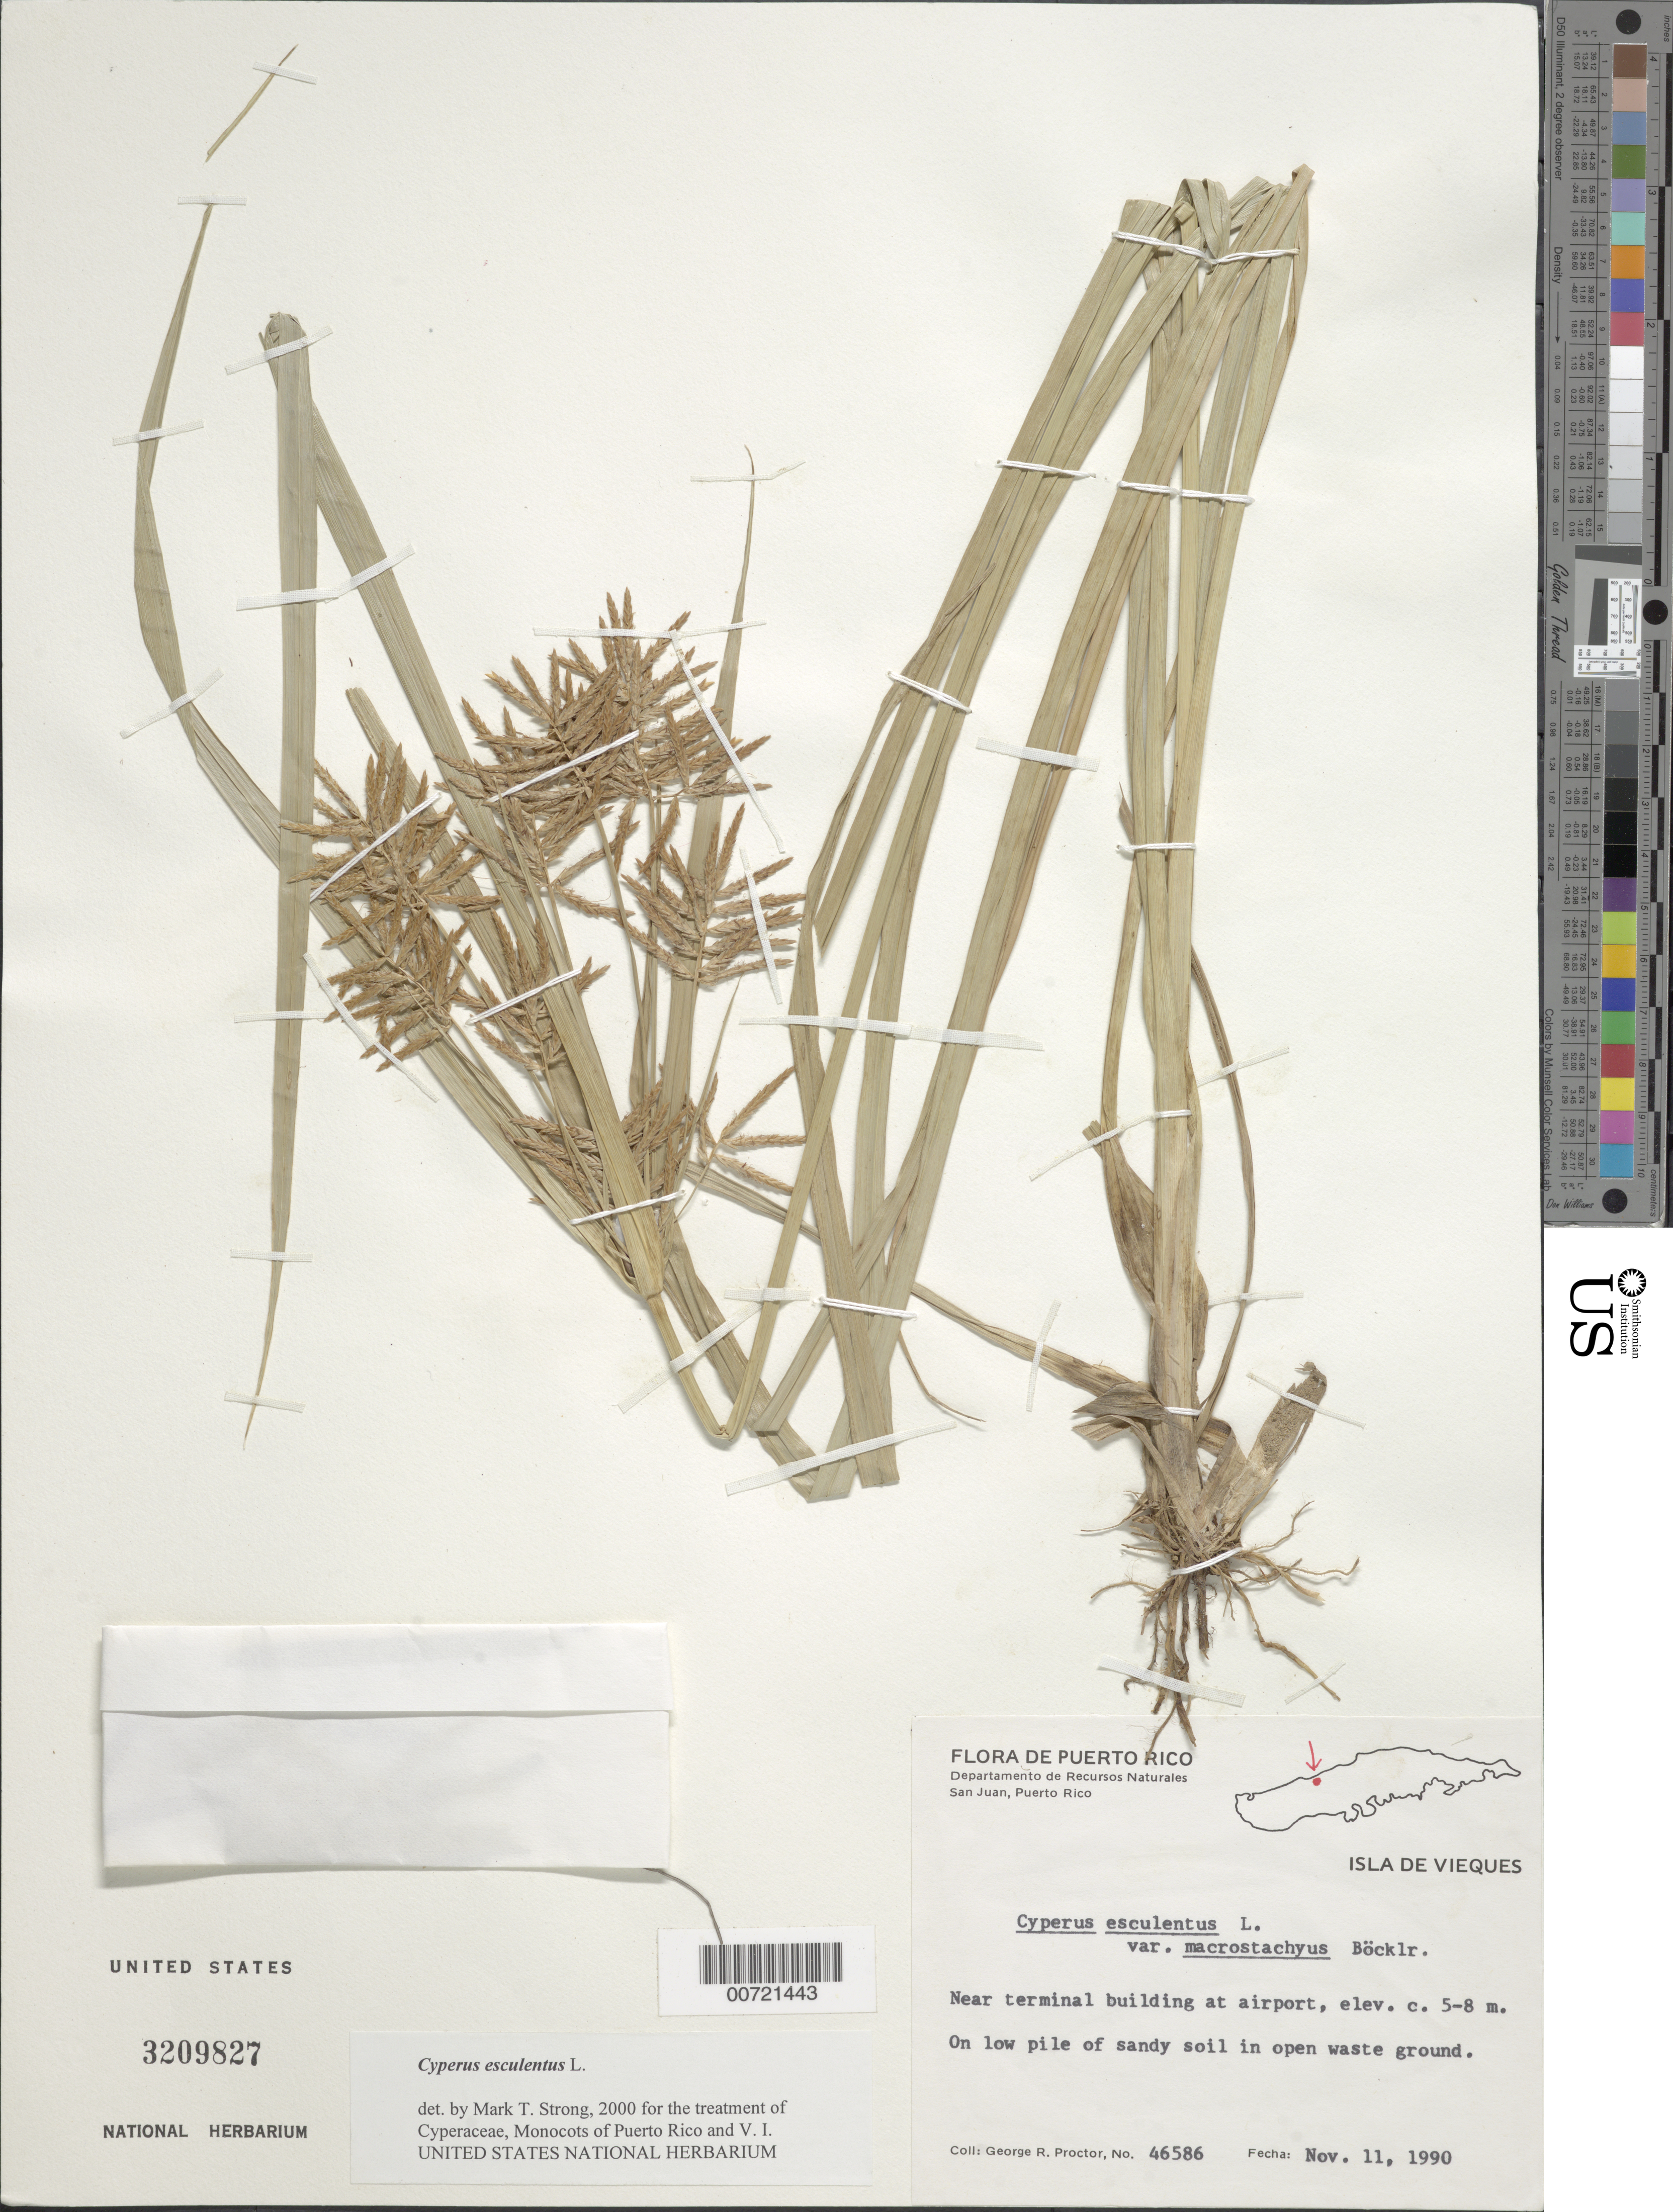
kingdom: Plantae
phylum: Tracheophyta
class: Liliopsida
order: Poales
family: Cyperaceae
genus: Cyperus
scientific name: Cyperus esculentus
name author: L.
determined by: Strong, M. T., (US), Smithsonian Institution - National Museum of Natural History (UNITED STATES)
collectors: G. R. Proctor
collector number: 46586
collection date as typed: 11 Nov 1990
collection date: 1990-11-11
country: Puerto Rico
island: Vieques I.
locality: Vieques Island: Near terminal building at airport.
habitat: On low pile of sandy soil in open waste ground.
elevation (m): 5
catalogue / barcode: US 3209827